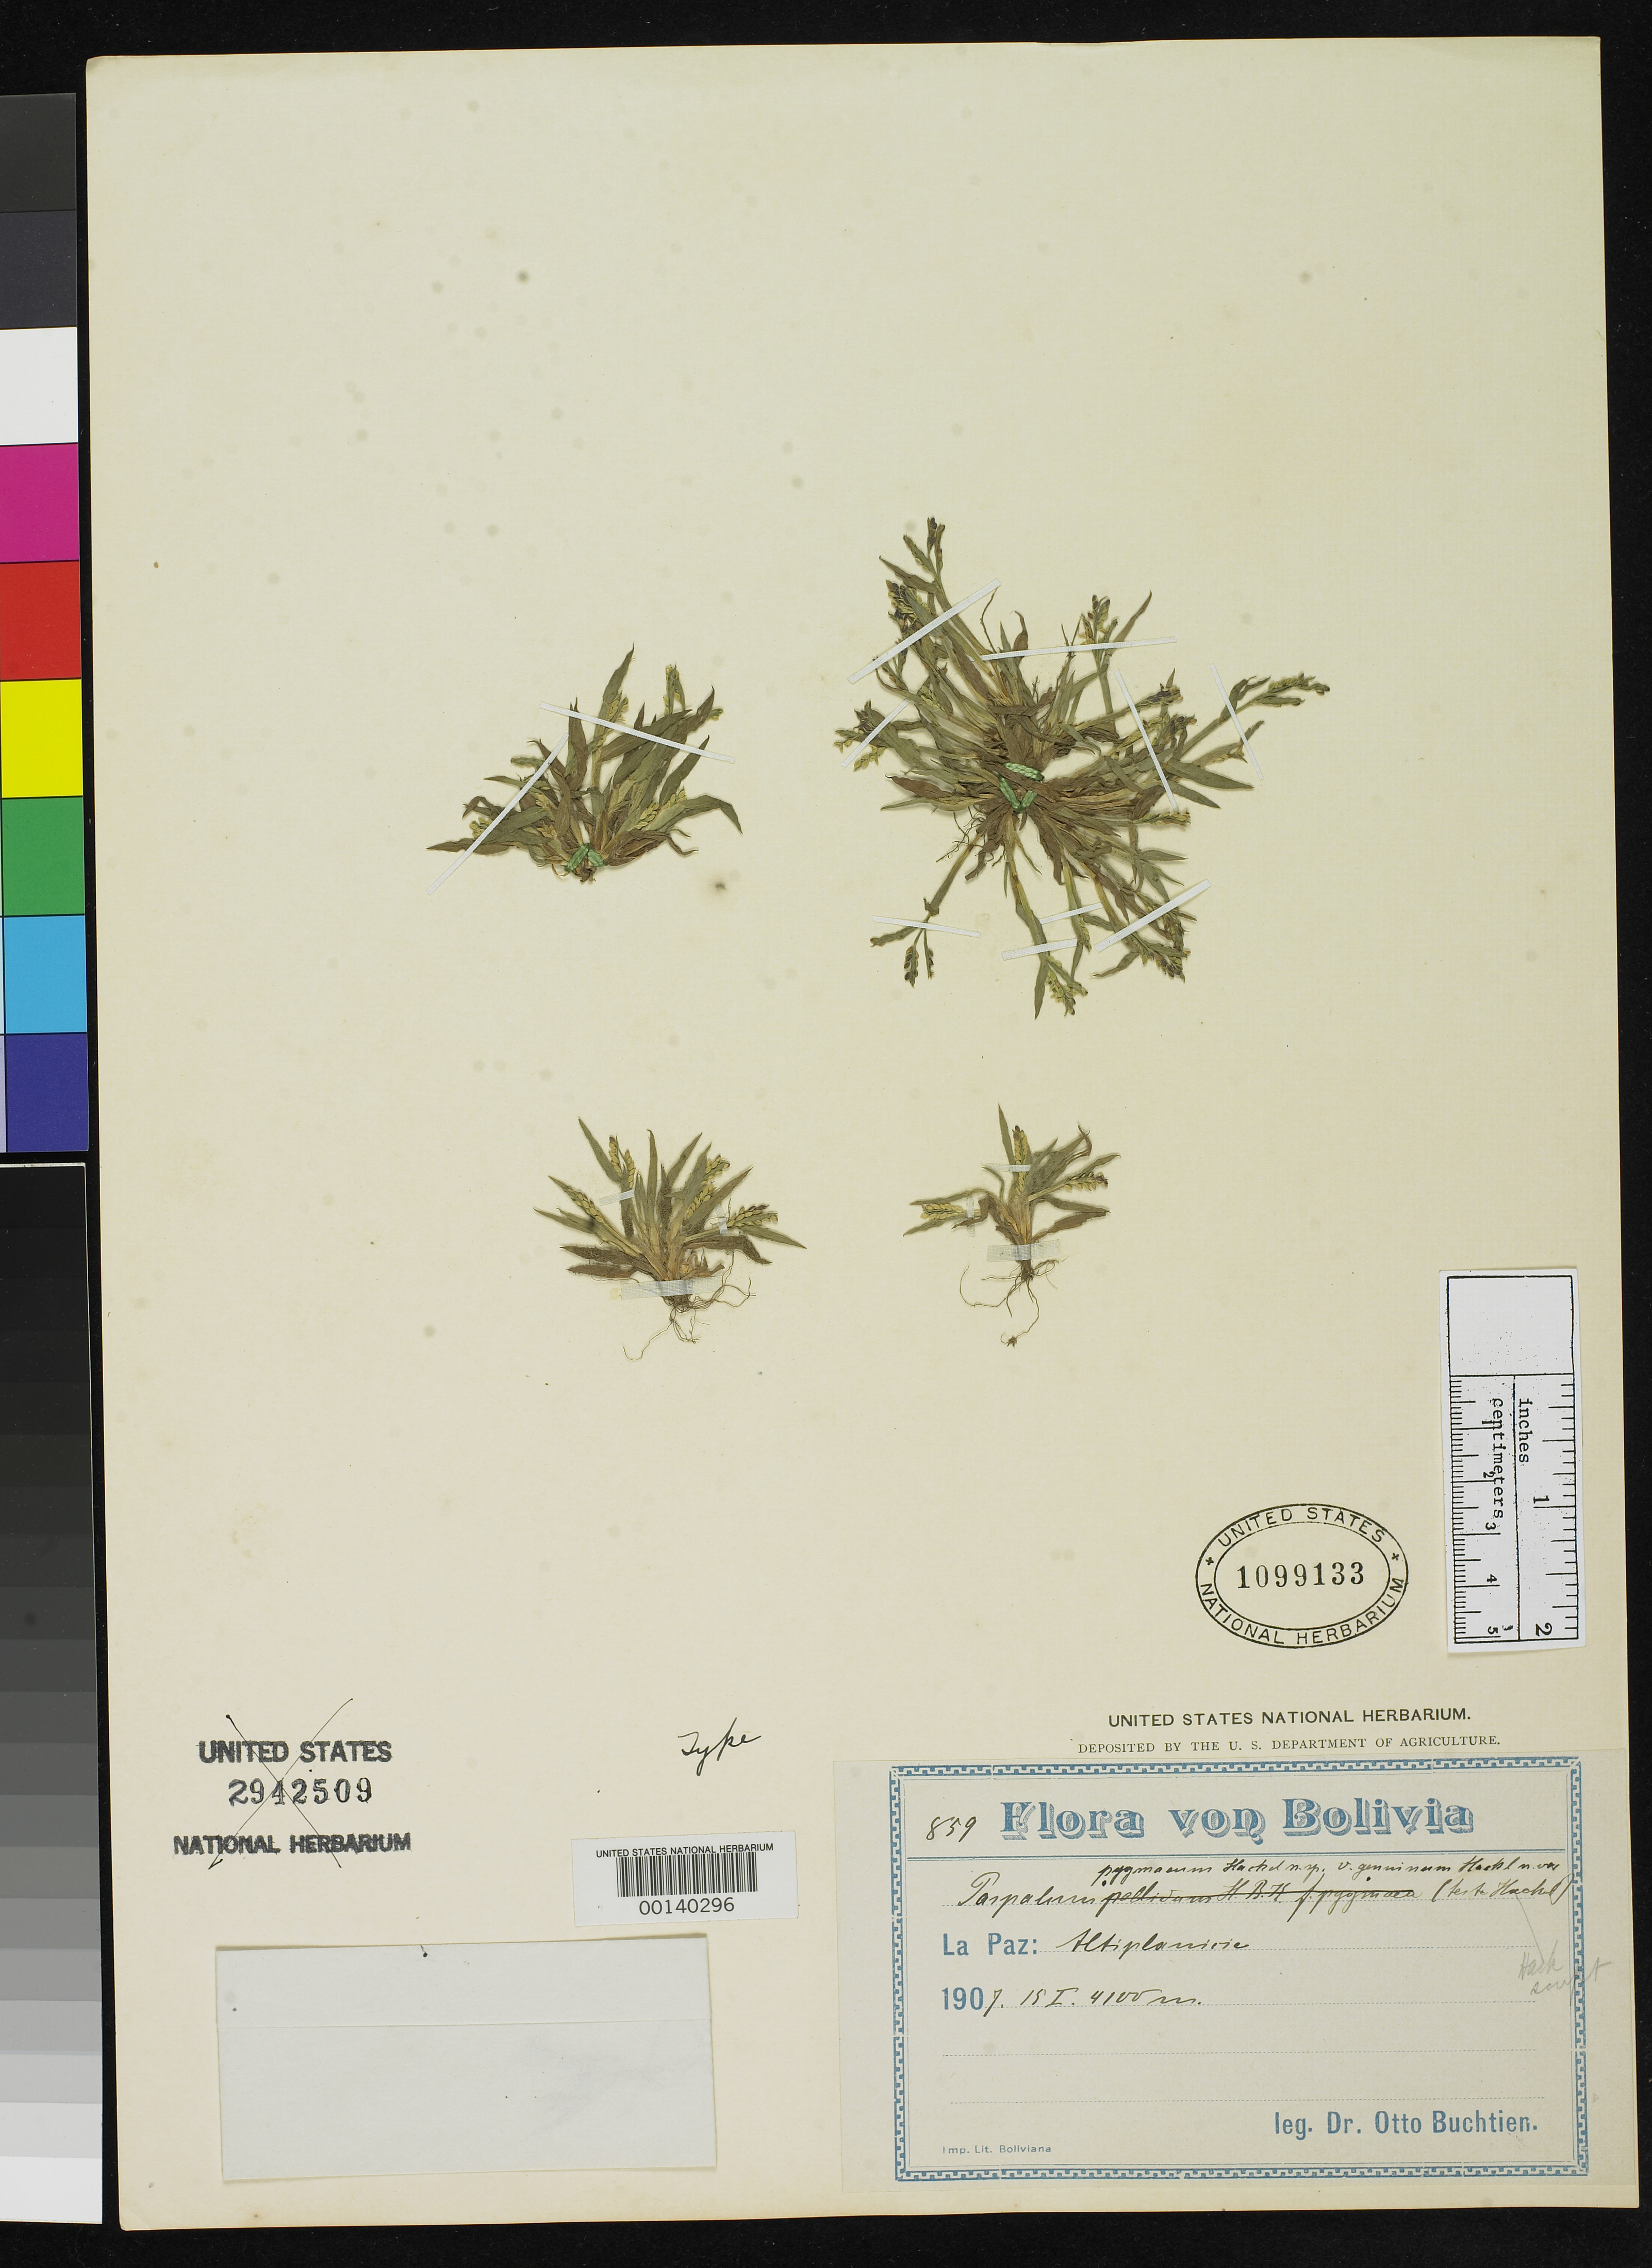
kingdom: Plantae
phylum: Tracheophyta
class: Liliopsida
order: Poales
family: Poaceae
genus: Paspalum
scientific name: Paspalum pygmaeum var. geniumum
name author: Hack.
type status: Type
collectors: O. Buchtien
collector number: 859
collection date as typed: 19 Jan 1907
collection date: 1907-01-19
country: Bolivia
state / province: La Paz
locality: Altiplanicie.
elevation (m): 4100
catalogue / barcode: US 1099133